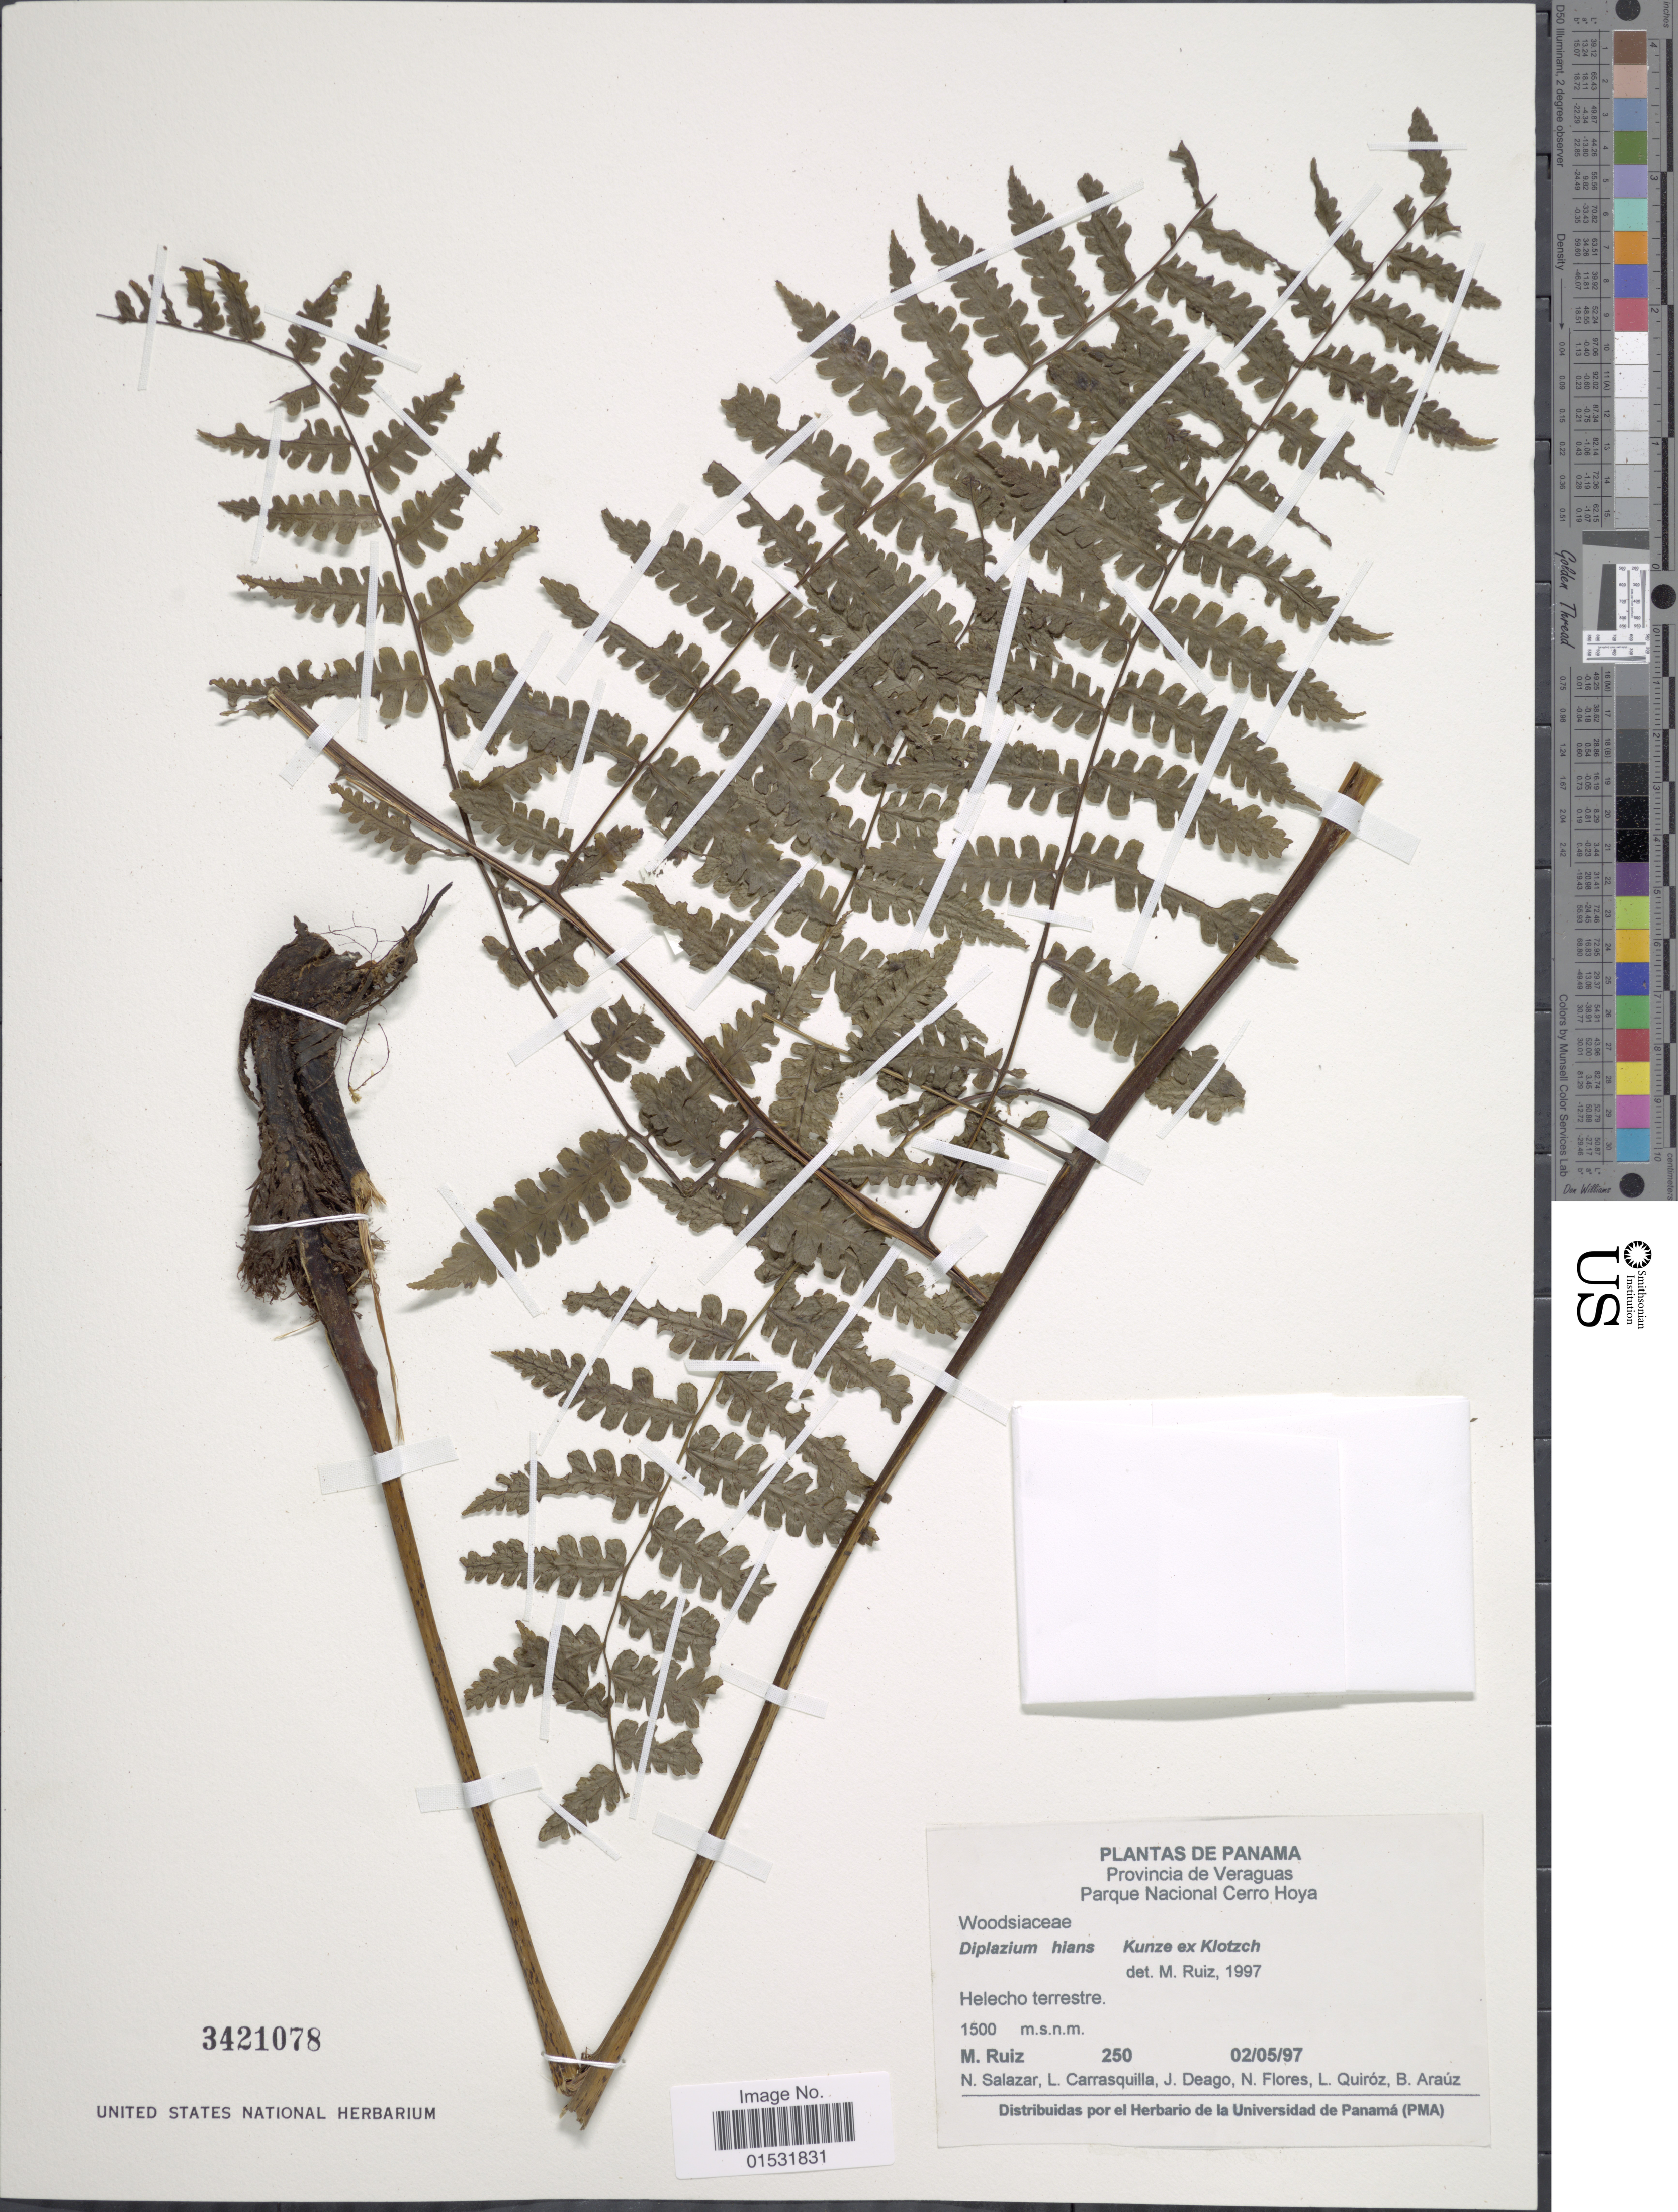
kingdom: Plantae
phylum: Tracheophyta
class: Polypodiopsida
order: Polypodiales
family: Athyriaceae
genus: Diplazium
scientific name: Diplazium hians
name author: Kunze ex Klotzsch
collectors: M. Ruiz, N. Salazar, L. Carrasquilla, J. Deago & et al.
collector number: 250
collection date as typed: Transcribed d/m/y: 2/5/97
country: Panama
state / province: Veraguas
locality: Parque Nacional Cerra Hoya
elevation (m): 1500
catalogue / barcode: US 3421078